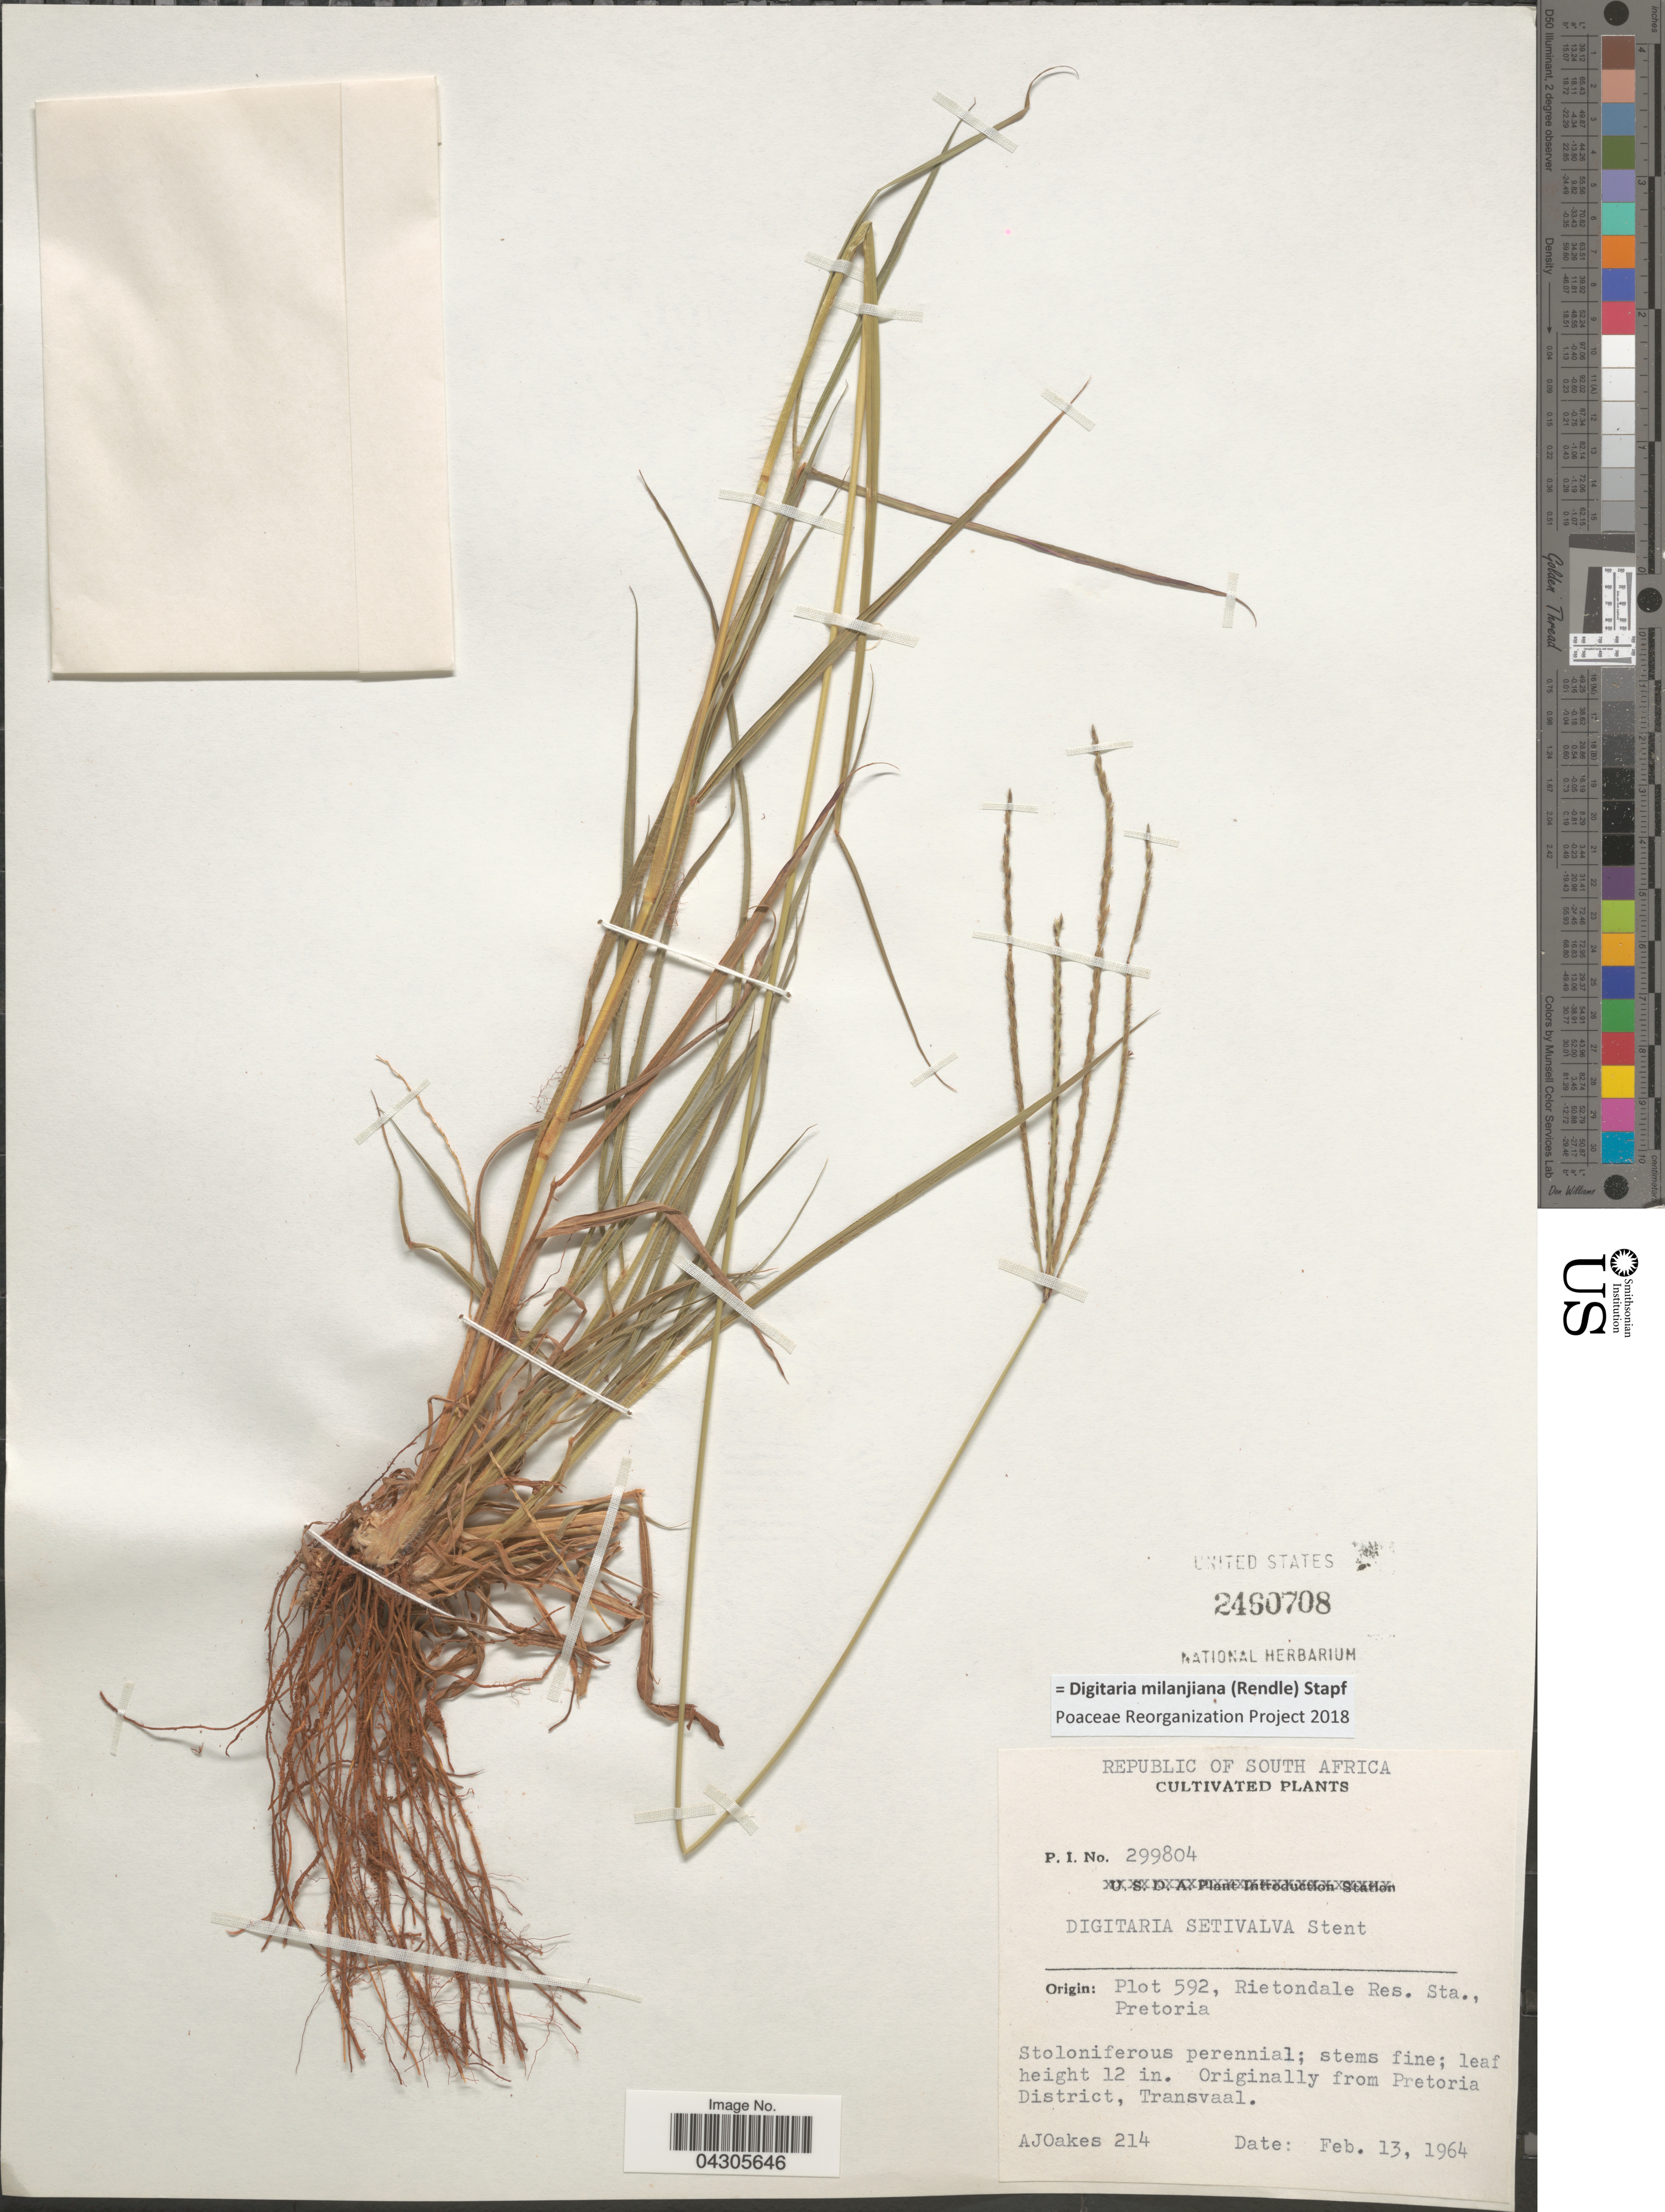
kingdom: Plantae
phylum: Tracheophyta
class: Liliopsida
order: Poales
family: Poaceae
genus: Digitaria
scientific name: Digitaria milanjiana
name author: (Rendle) Stapf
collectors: A. Oakes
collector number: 214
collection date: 1964-02-13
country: South Africa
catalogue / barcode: US 2460708